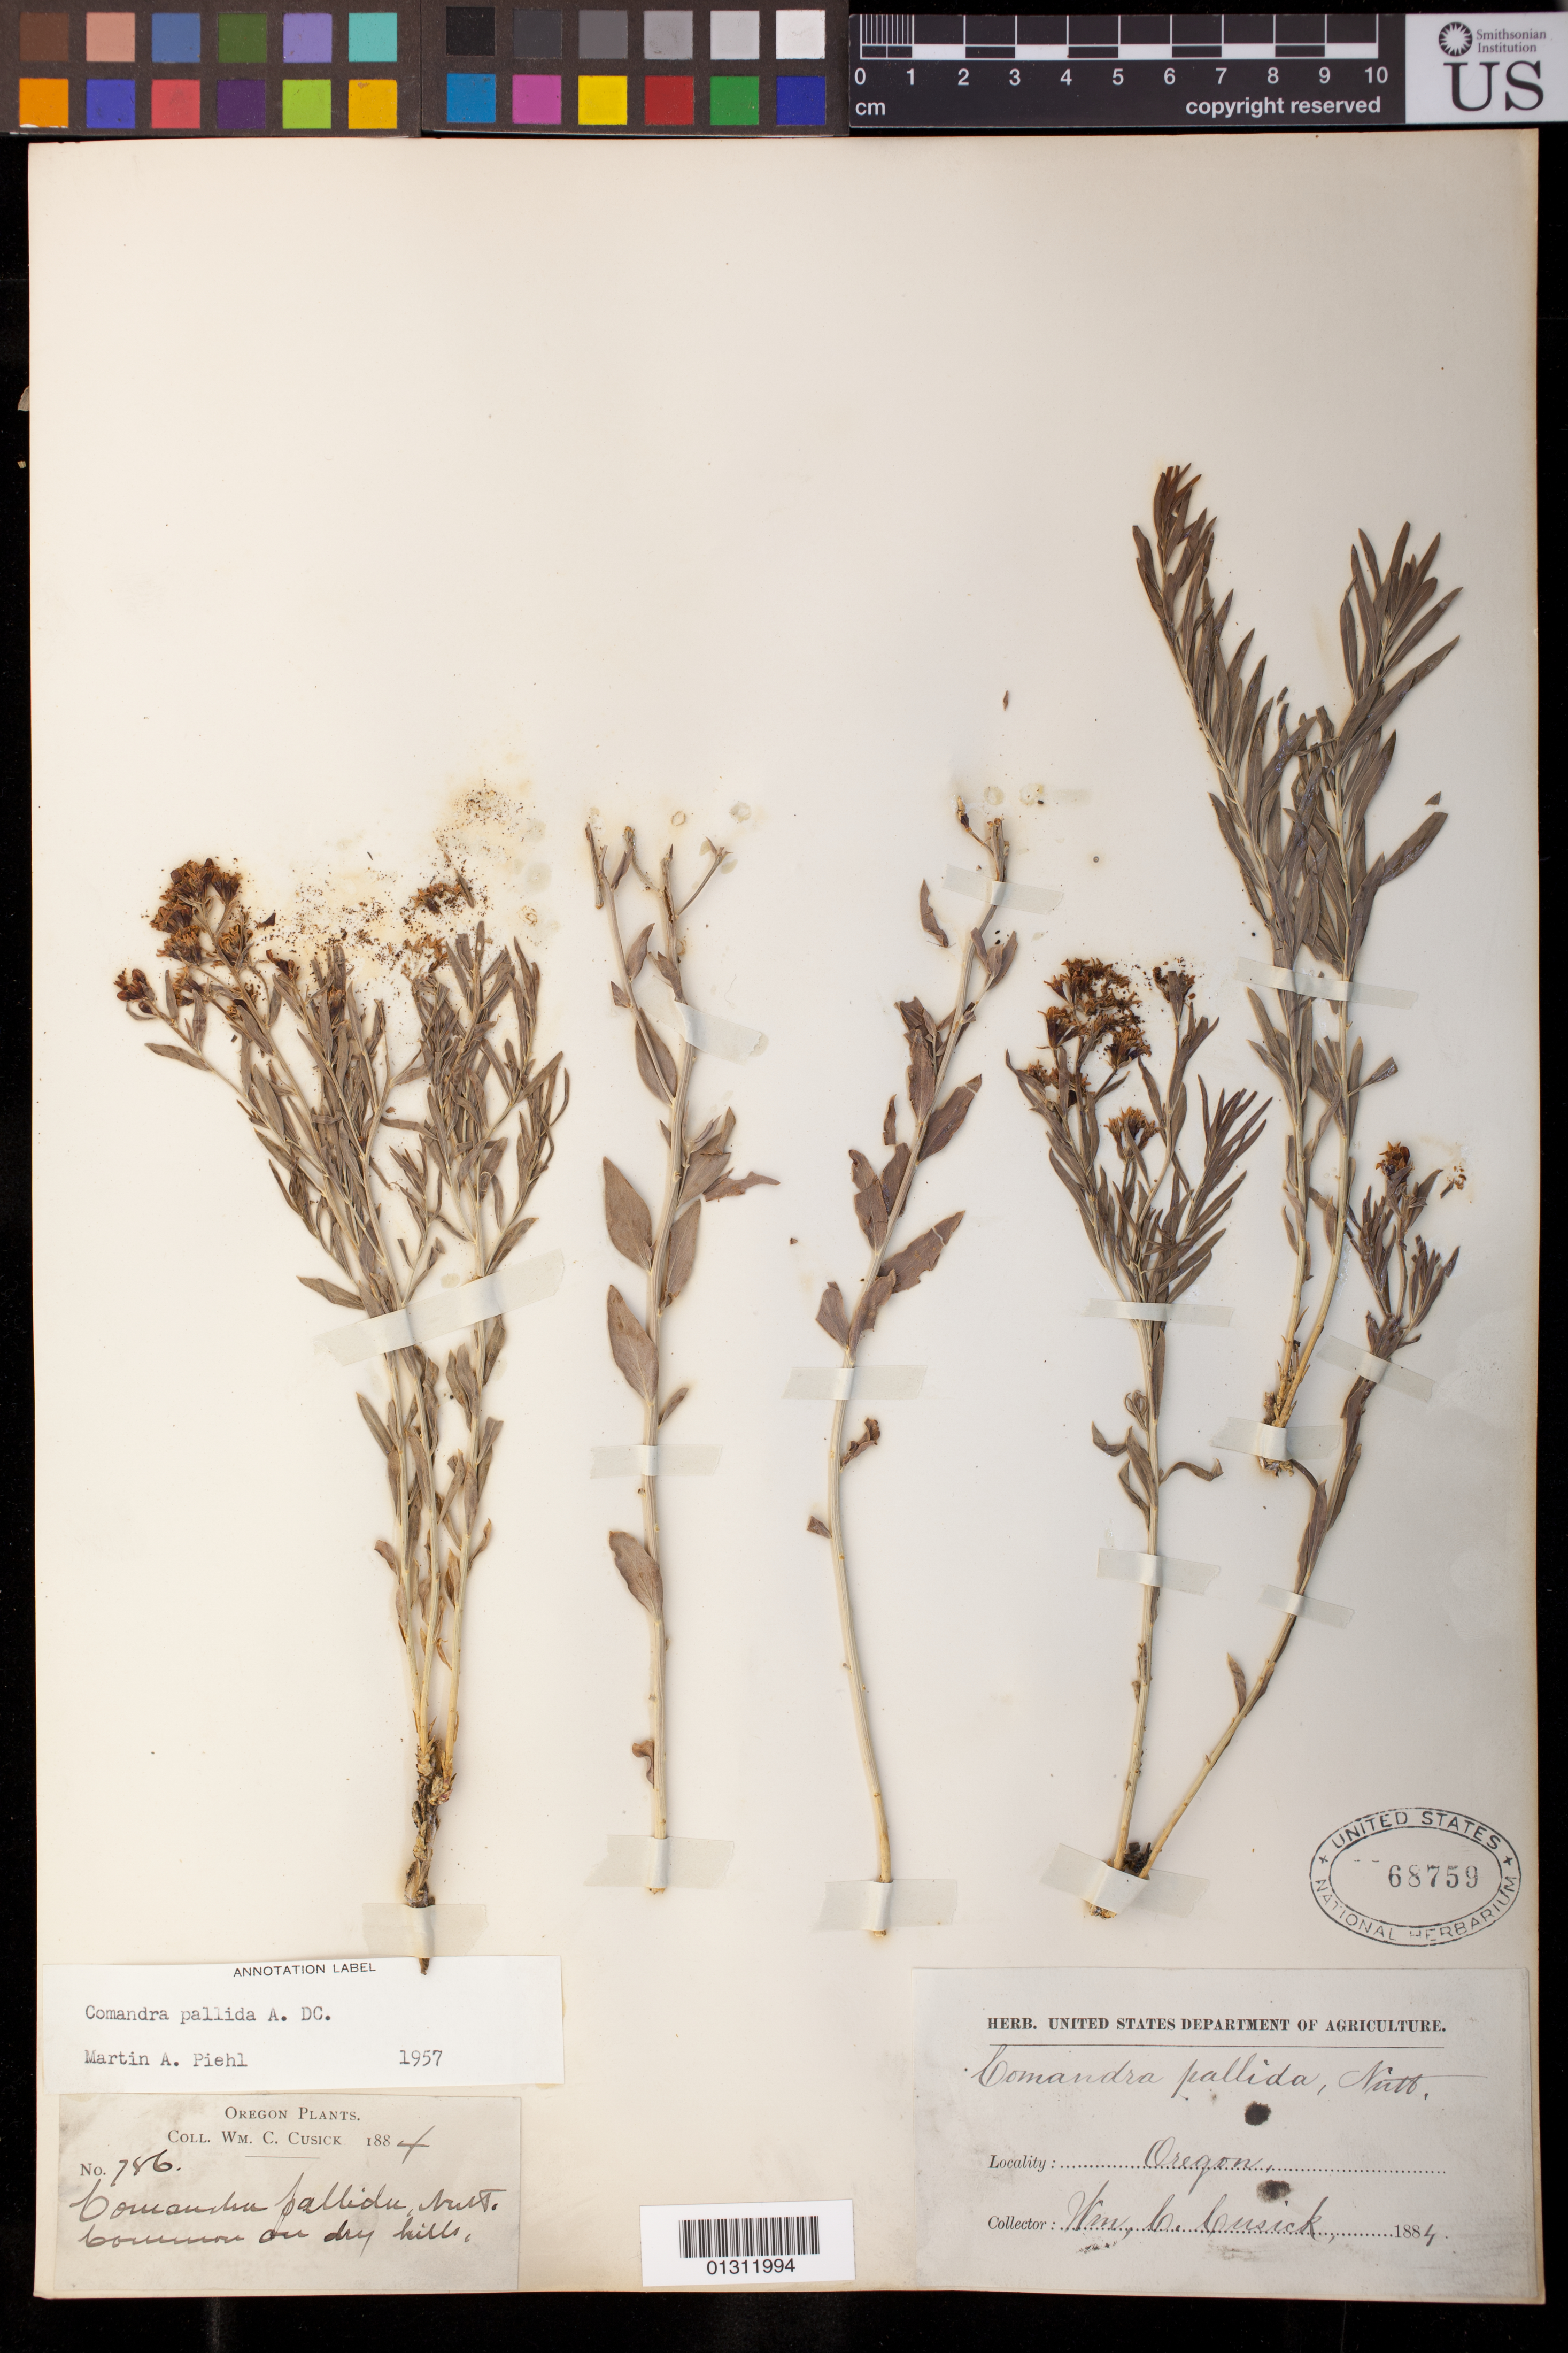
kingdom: Plantae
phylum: Tracheophyta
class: Magnoliopsida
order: Santalales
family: Comandraceae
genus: Comandra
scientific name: Comandra pallida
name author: A. DC.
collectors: W. C. Cusick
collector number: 786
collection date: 1884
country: United States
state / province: Oregon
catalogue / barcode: US 68759